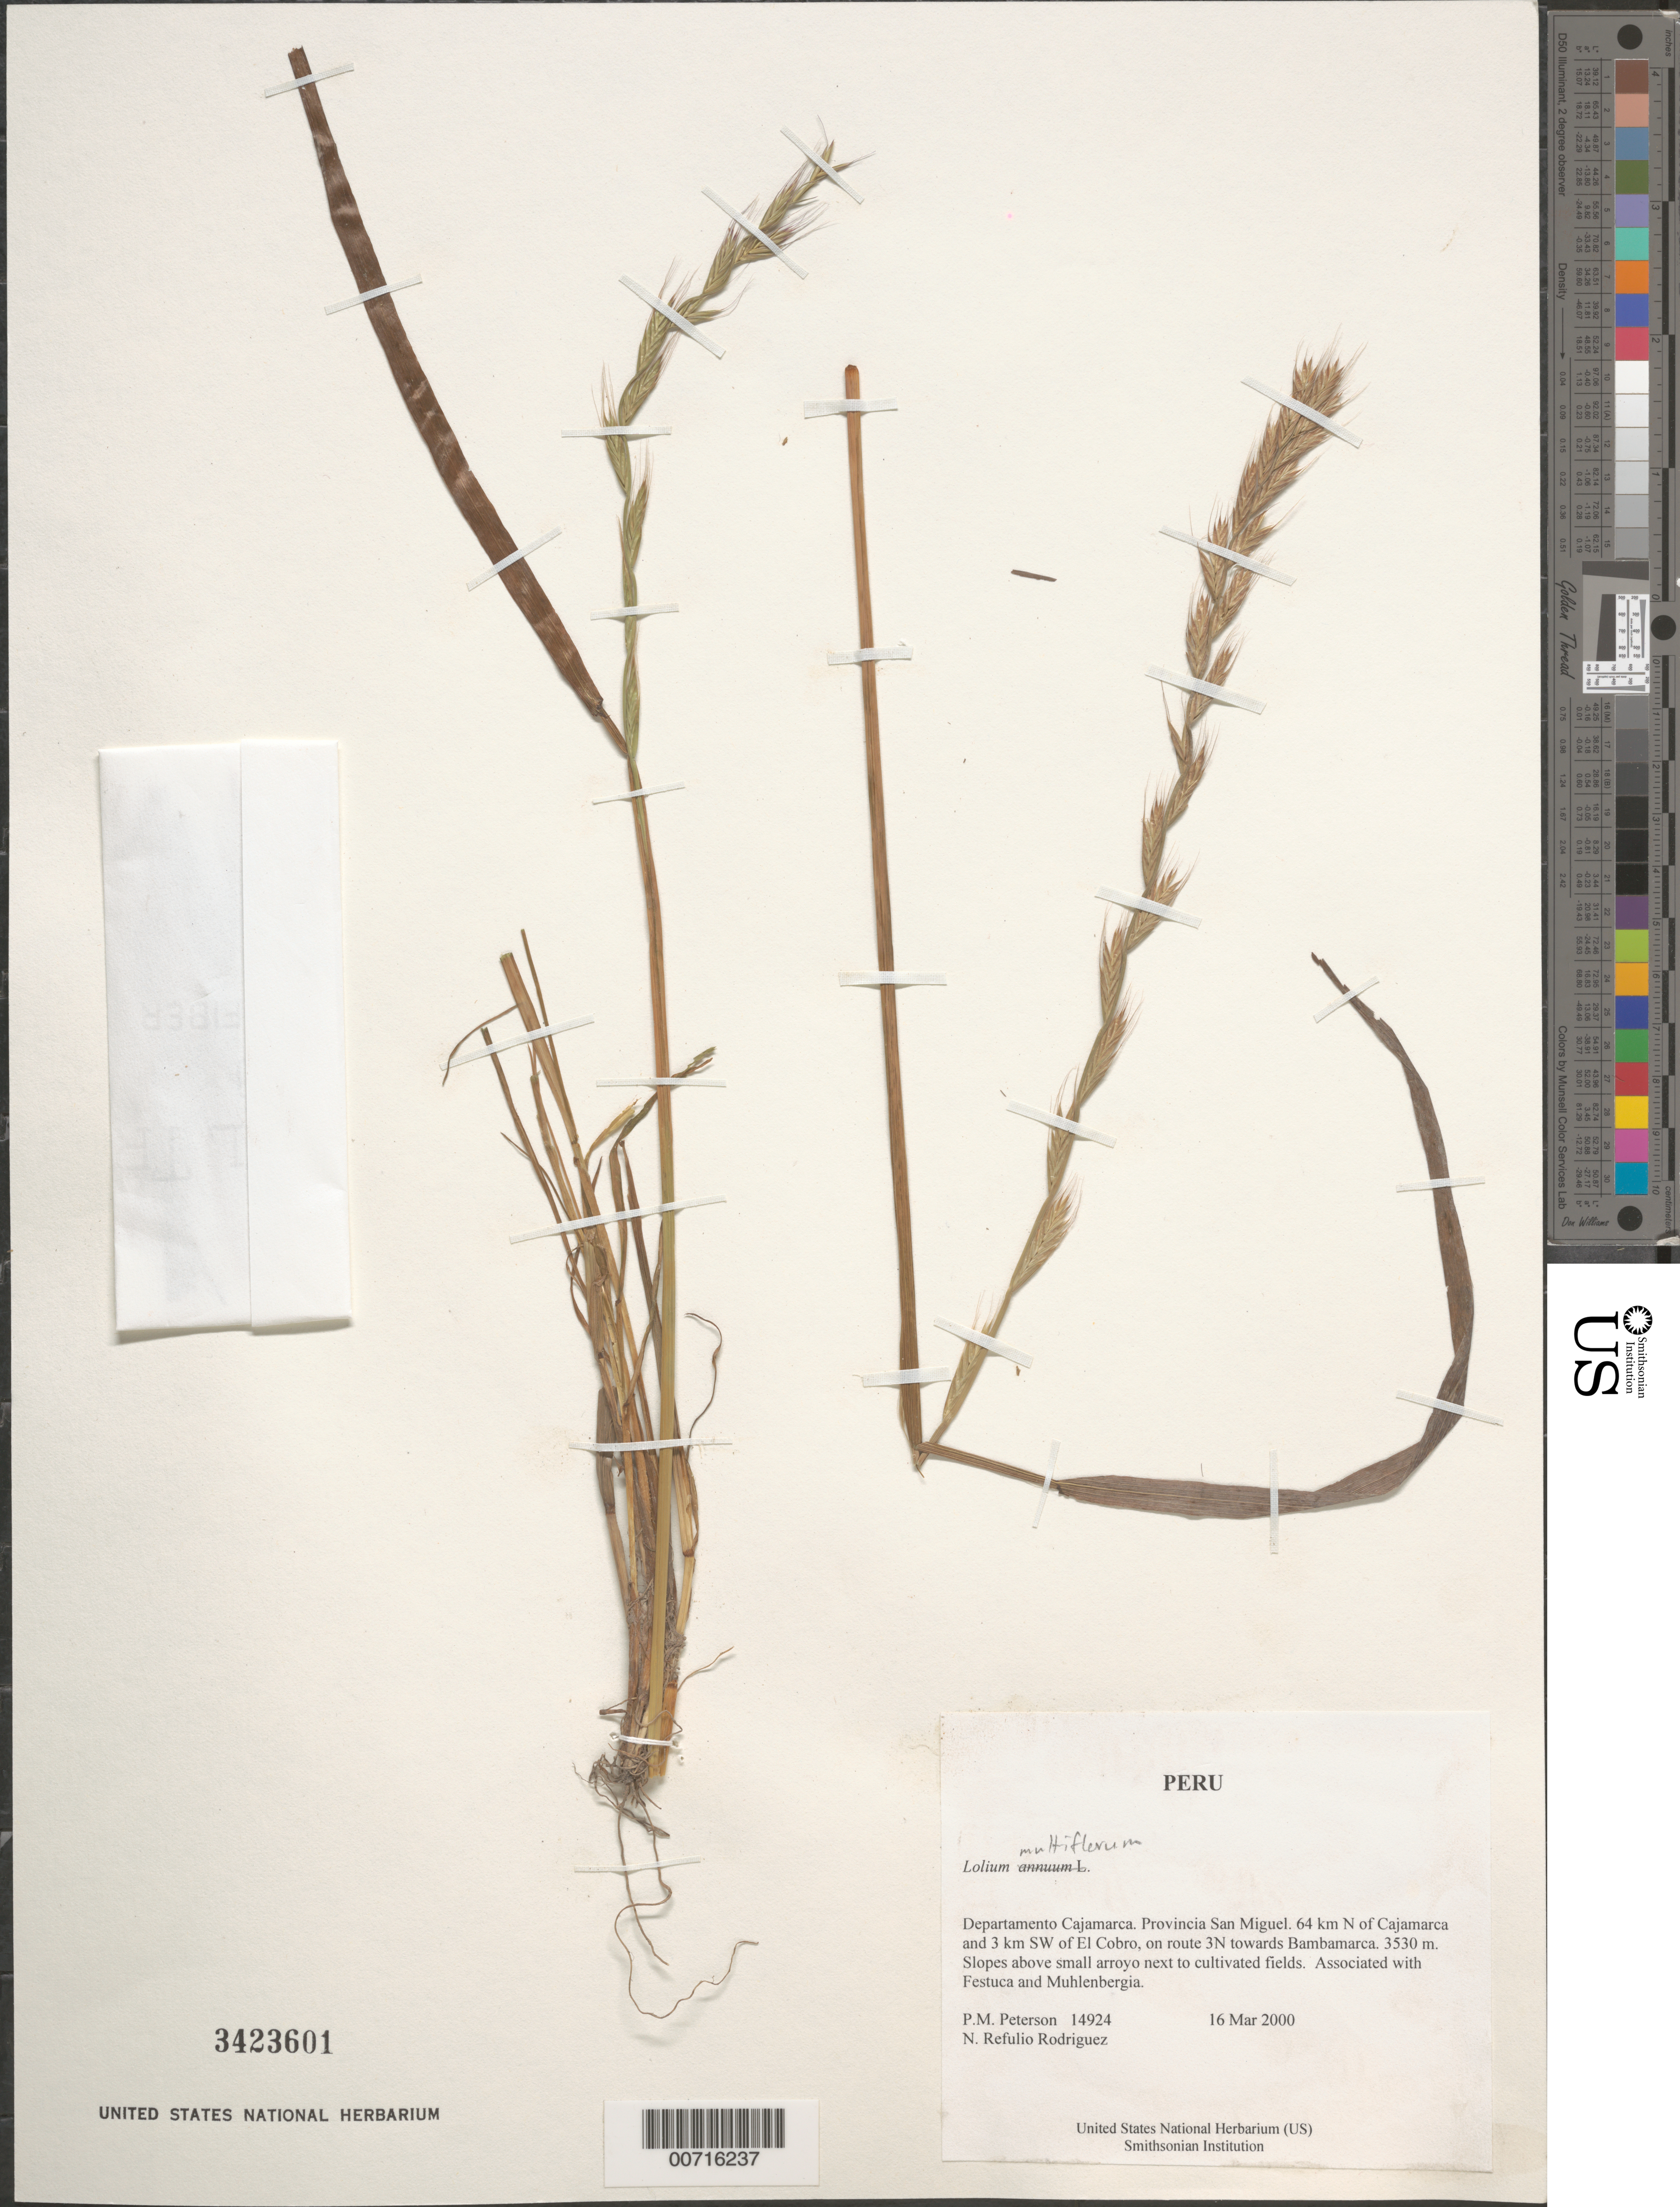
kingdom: Plantae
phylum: Tracheophyta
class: Liliopsida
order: Poales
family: Poaceae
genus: Lolium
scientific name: Lolium annuum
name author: L.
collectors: P. M. Peterson & N. Refulio-Rodríguez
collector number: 14924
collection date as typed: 16 Mar 2000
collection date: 2000-03-16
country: Peru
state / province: Cajamarca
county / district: San Miguel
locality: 64 km N of Cajamarca and 3 km SW of El Cobro, on route 3N towards Bambamarca.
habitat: Slopes above small arroyo next to cultivated fields. Associated with Festuca and Muhlenbergia.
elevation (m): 3530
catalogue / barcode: US 3423601